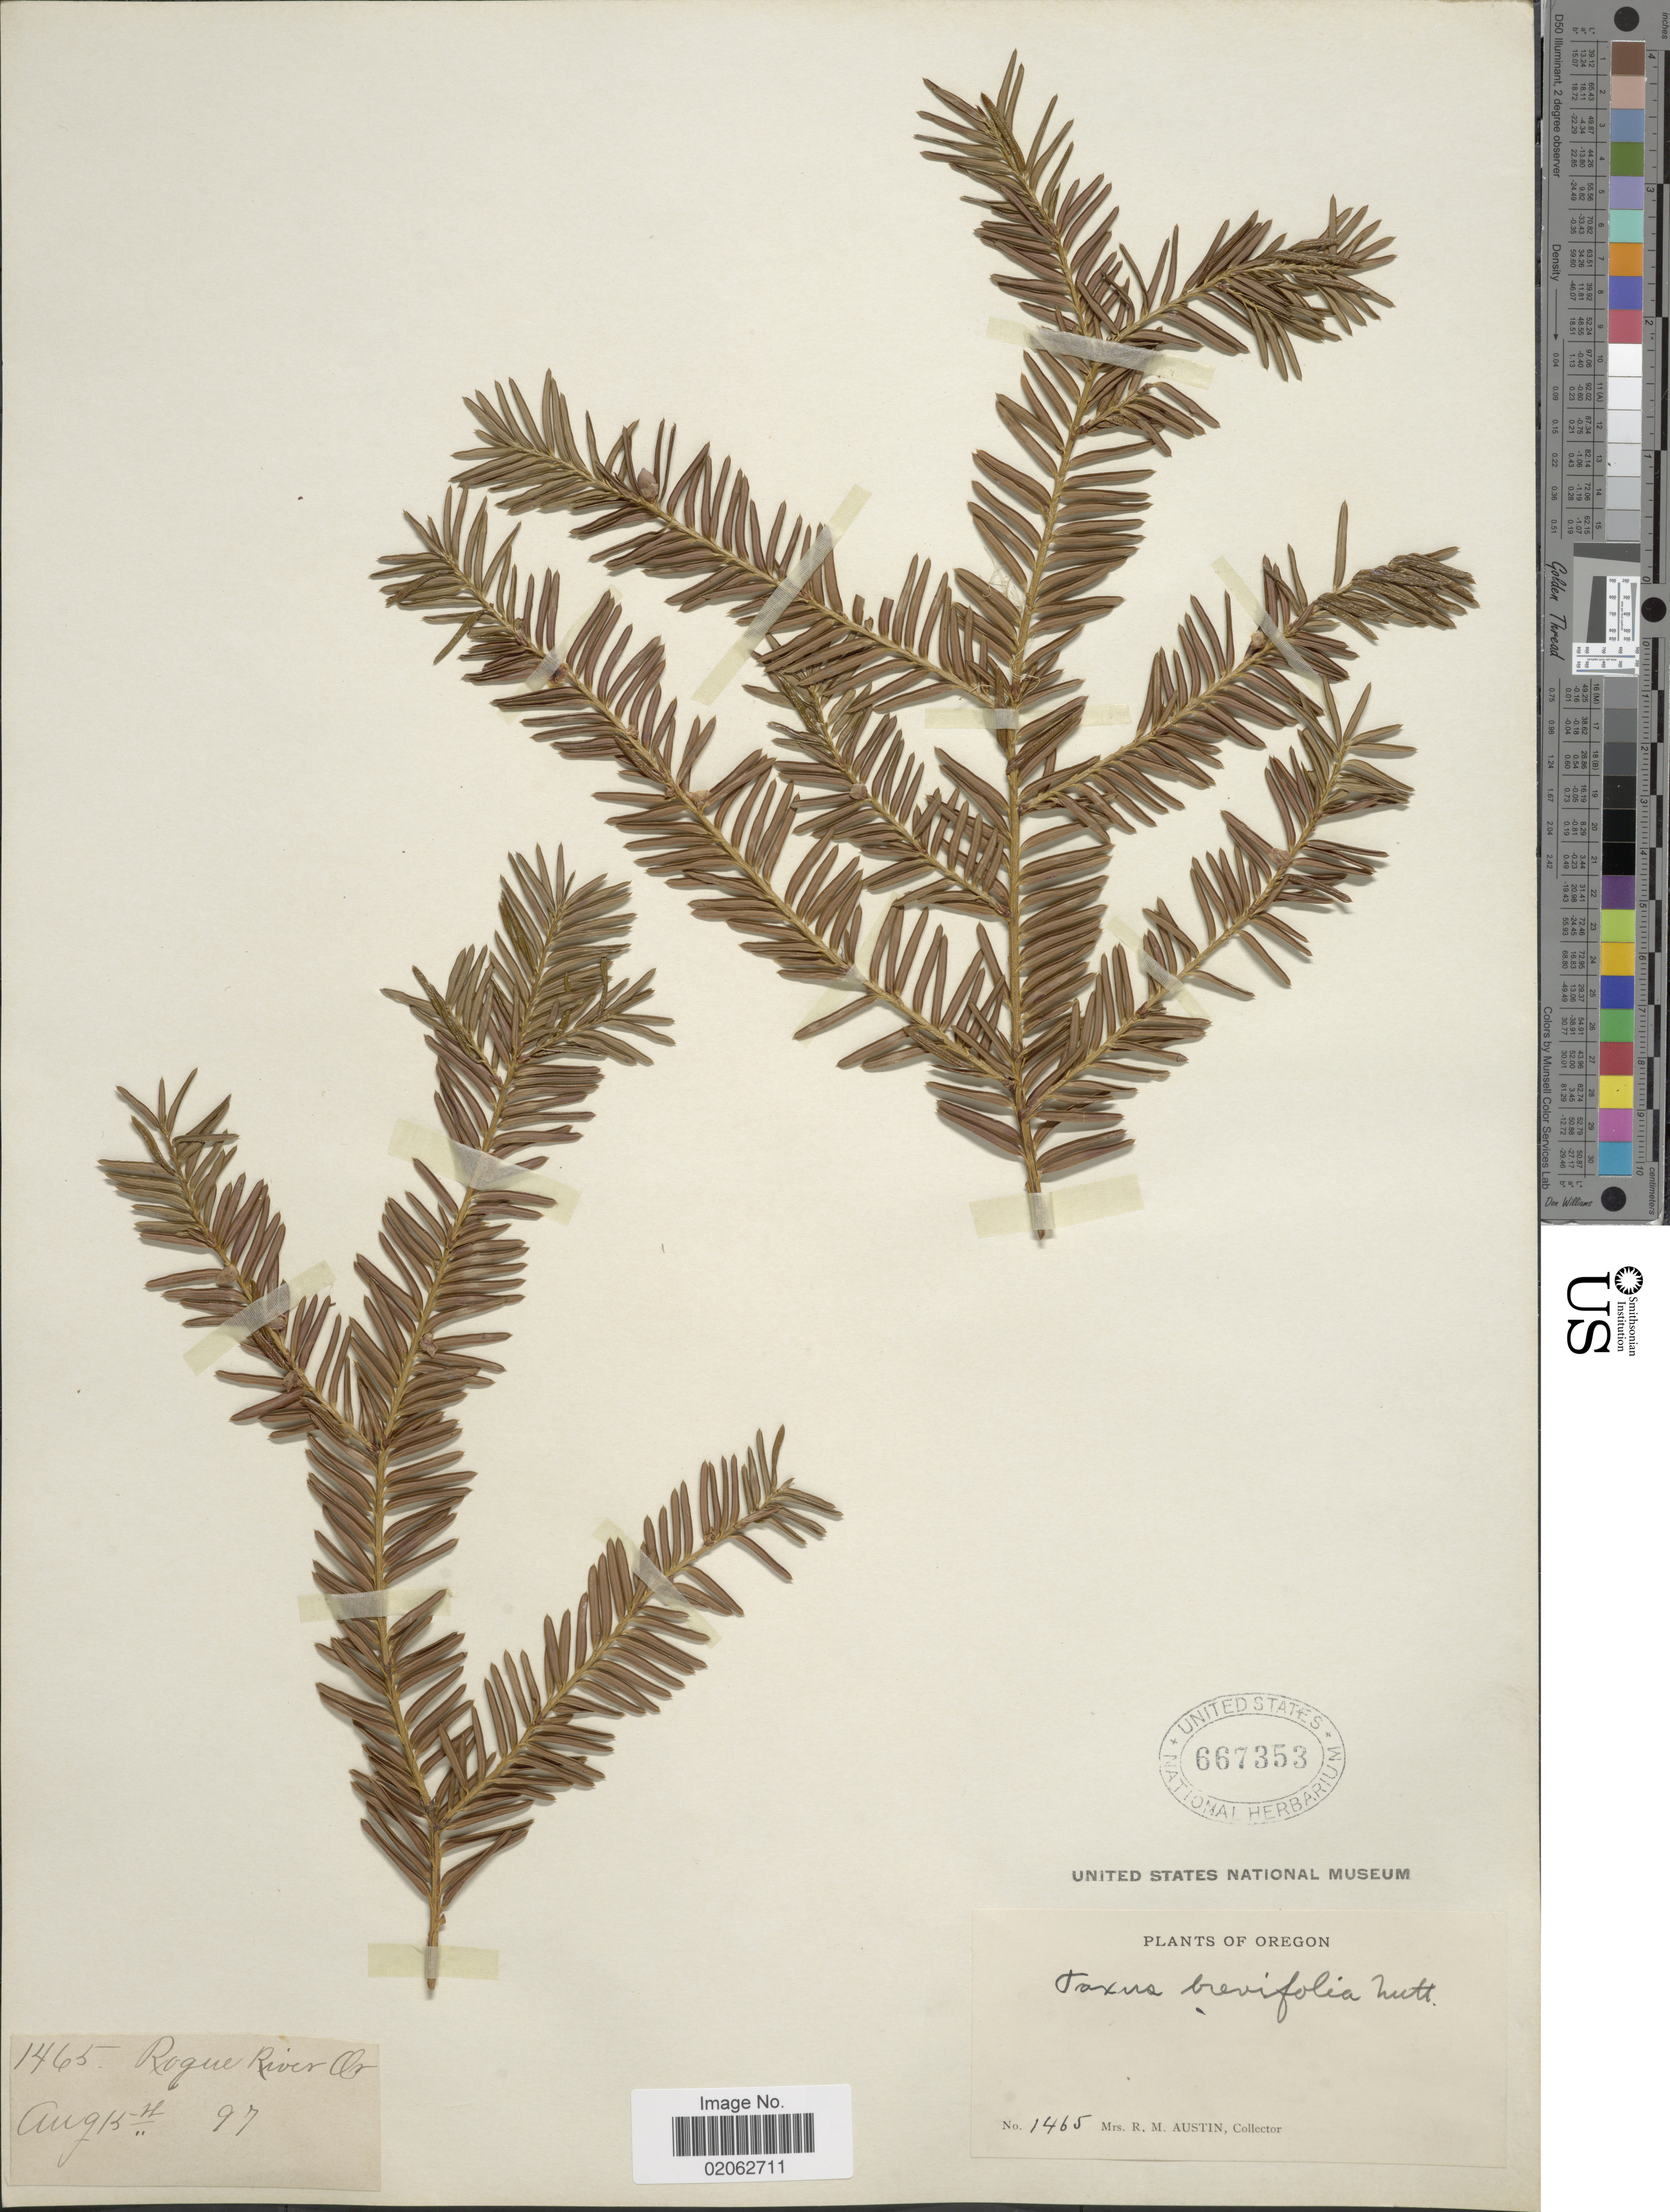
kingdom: Plantae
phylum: Tracheophyta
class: Pinopsida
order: Pinales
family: Taxaceae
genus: Taxus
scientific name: Taxus brevifolia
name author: Nutt.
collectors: R. Austin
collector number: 1465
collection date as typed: Transcribed d/m/y: 15/8/97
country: United States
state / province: Oregon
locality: Rogue River., Or.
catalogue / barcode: US 667353